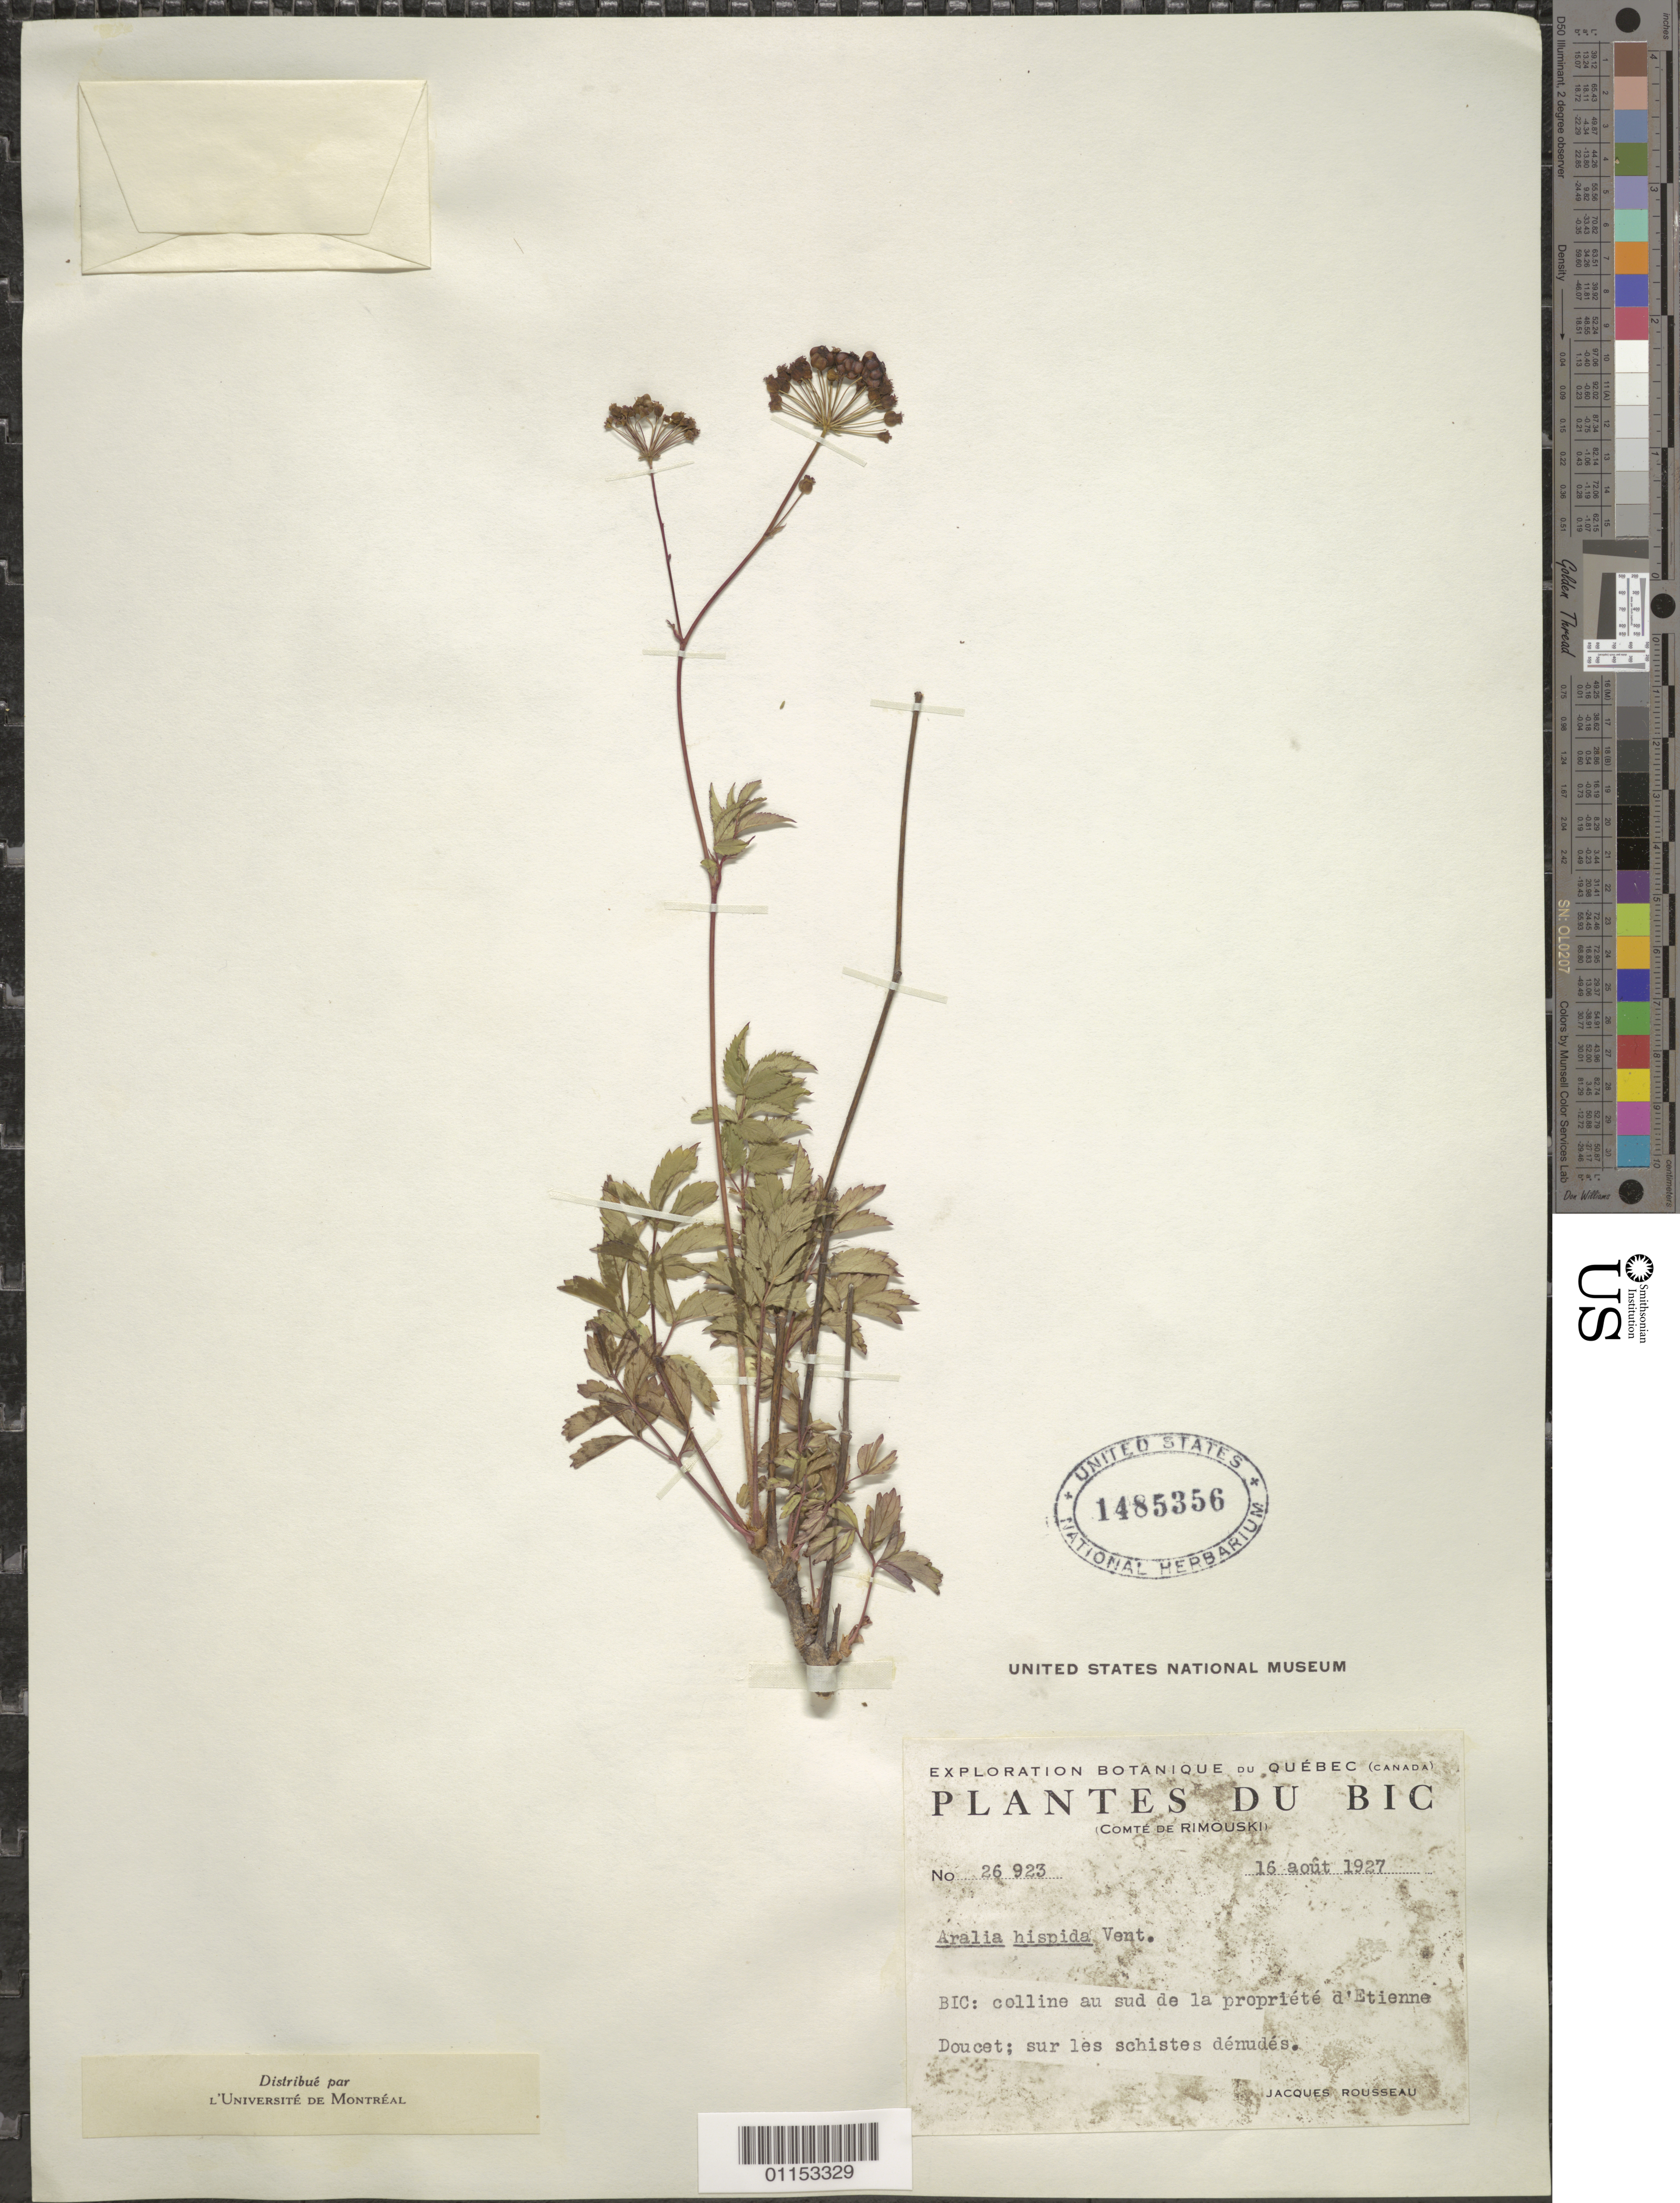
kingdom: Plantae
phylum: Tracheophyta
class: Magnoliopsida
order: Apiales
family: Araliaceae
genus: Aralia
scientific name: Aralia hispida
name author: Vent.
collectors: J. Rousseau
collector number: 26923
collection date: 1927-08-16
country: Canada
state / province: Quebec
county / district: Rimouski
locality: Du Bic.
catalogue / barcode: US 1485356